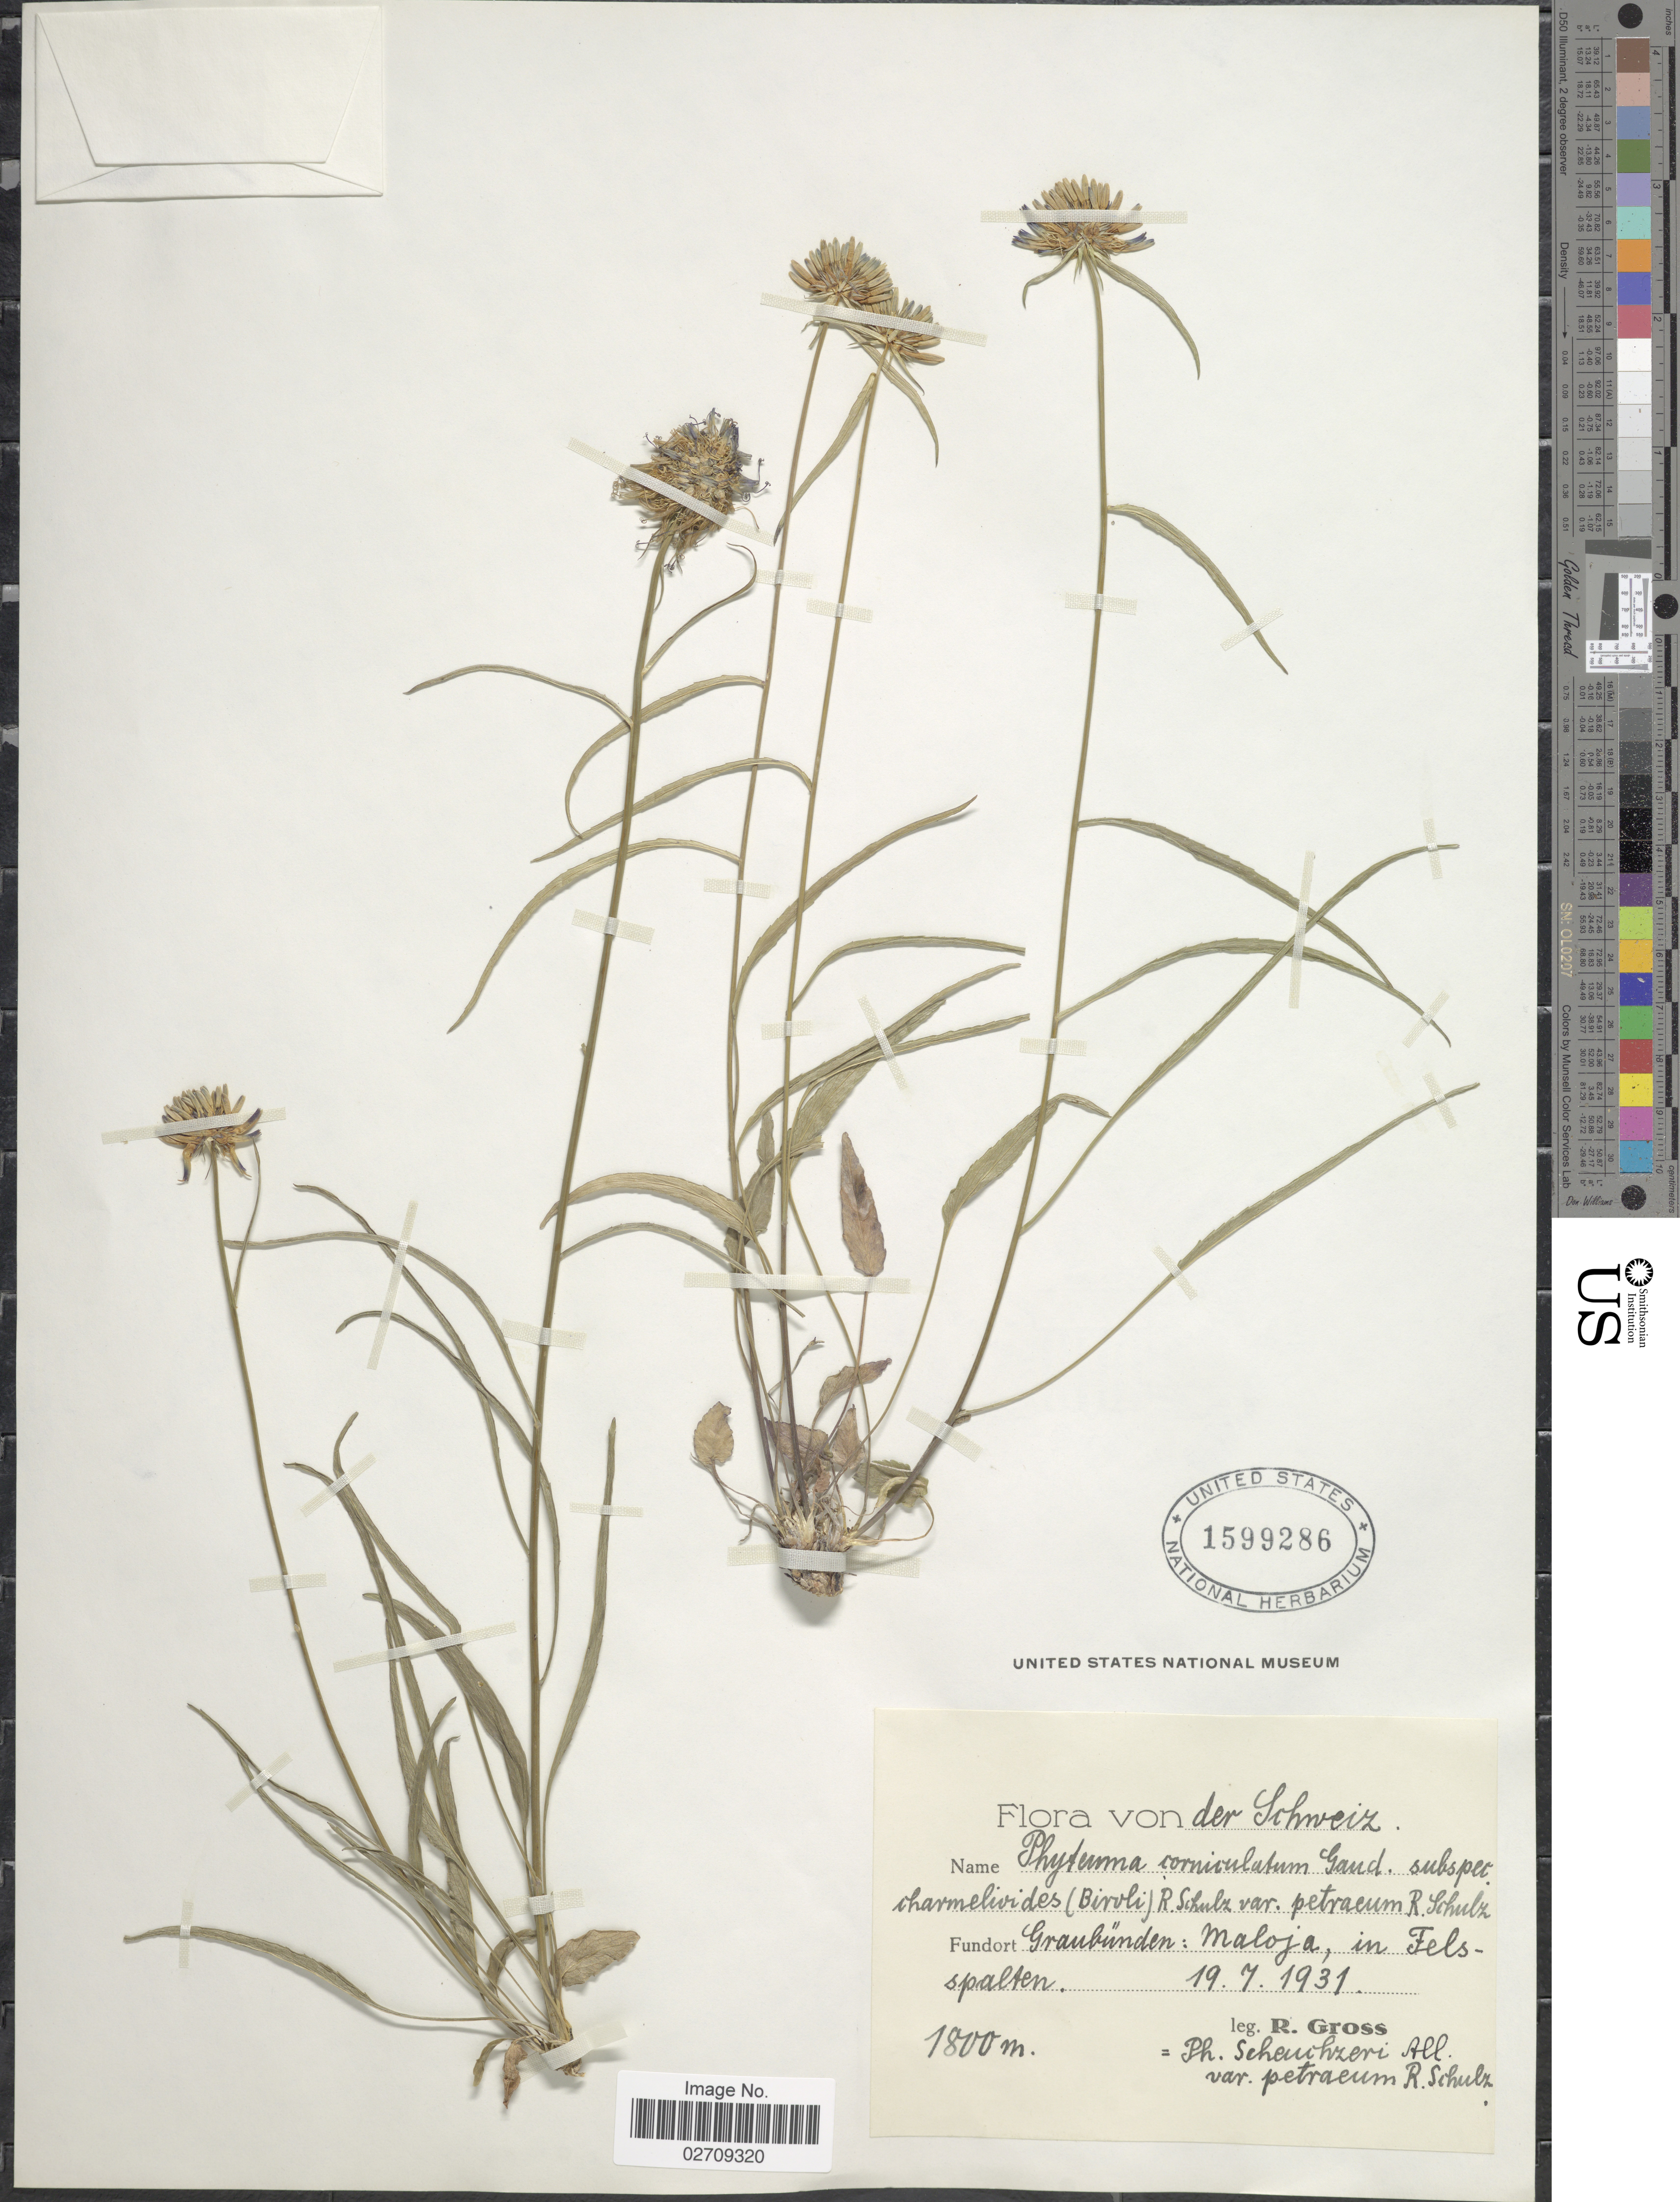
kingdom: Plantae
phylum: Tracheophyta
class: Magnoliopsida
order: Asterales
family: Campanulaceae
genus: Phyteuma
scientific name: Phyteuma corniculatum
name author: (All.) Clairv.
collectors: R. Gross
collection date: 1931-07-19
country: Switzerland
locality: Von der Schweiz, Fundort Graubunden: Maloja, in Felsspalten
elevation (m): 1800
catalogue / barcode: US 1599286